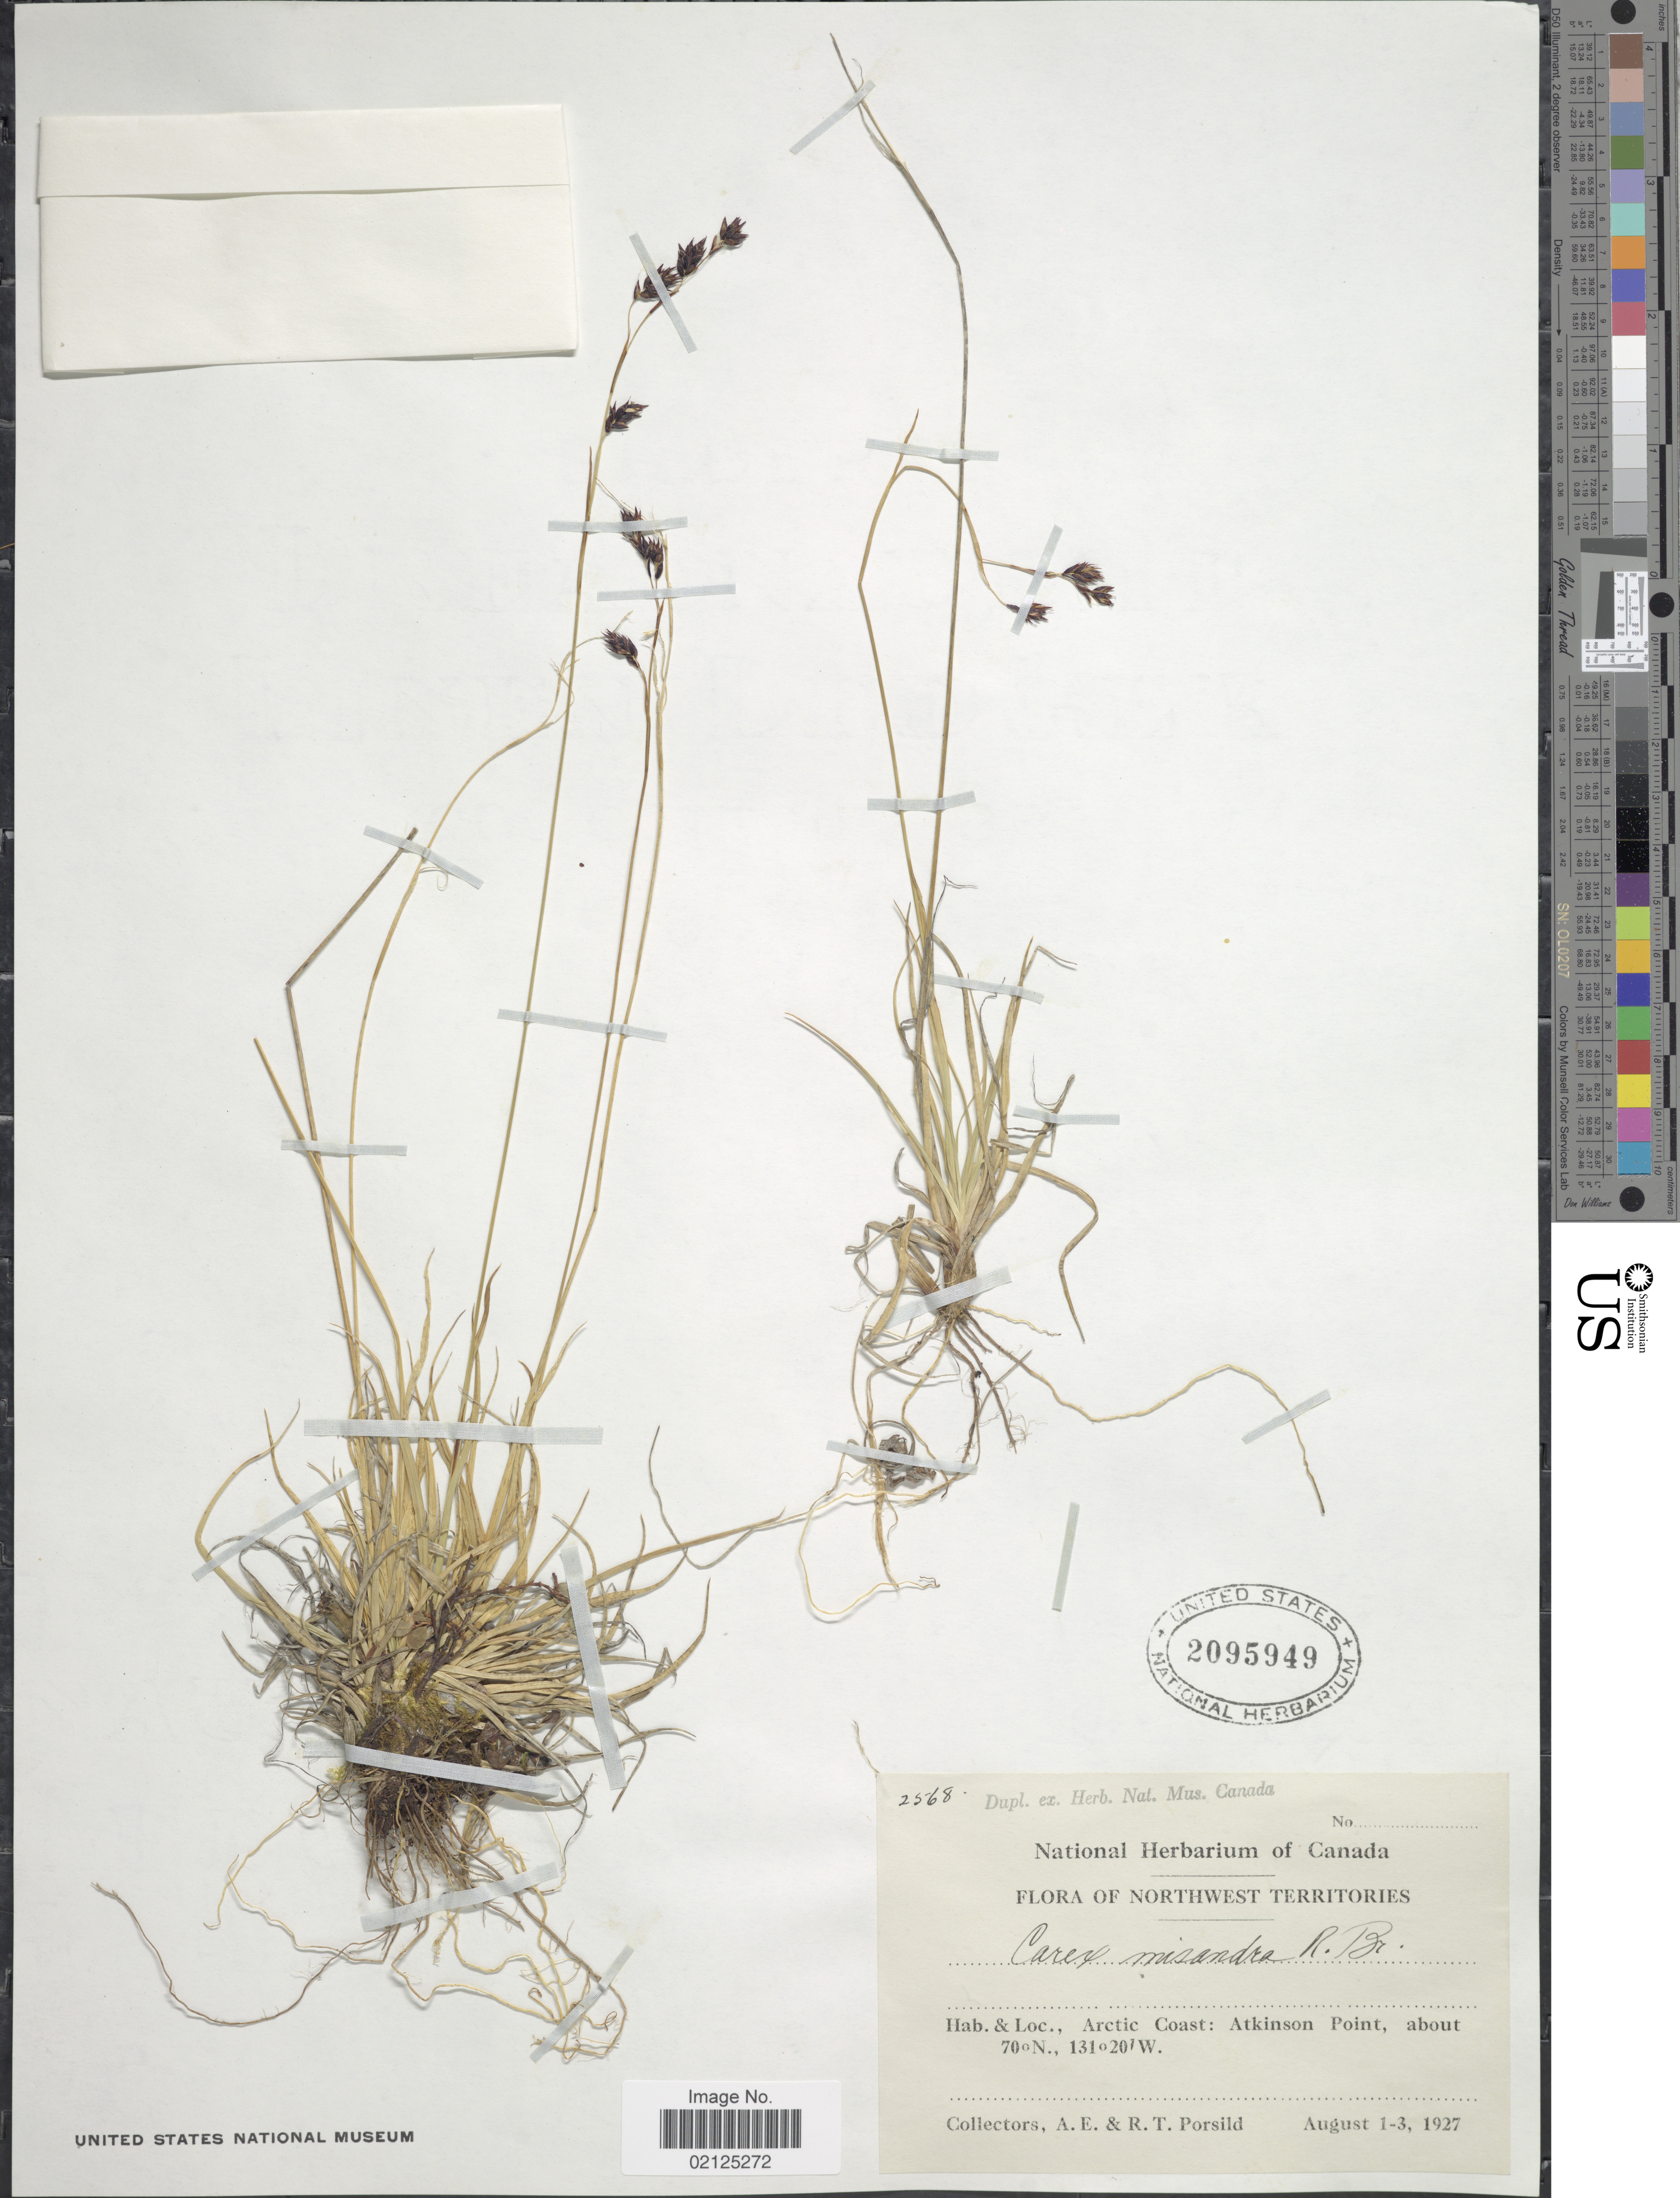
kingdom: Plantae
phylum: Tracheophyta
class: Liliopsida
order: Poales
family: Cyperaceae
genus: Carex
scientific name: Carex fuliginosa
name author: Schkuhr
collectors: A. E. Porsild & M. P. Porsild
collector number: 2568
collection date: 1927-08-01/1927-08-03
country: Canada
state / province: Northwest Territories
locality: Arctic Coast: Atkinson Point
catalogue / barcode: US 2095949